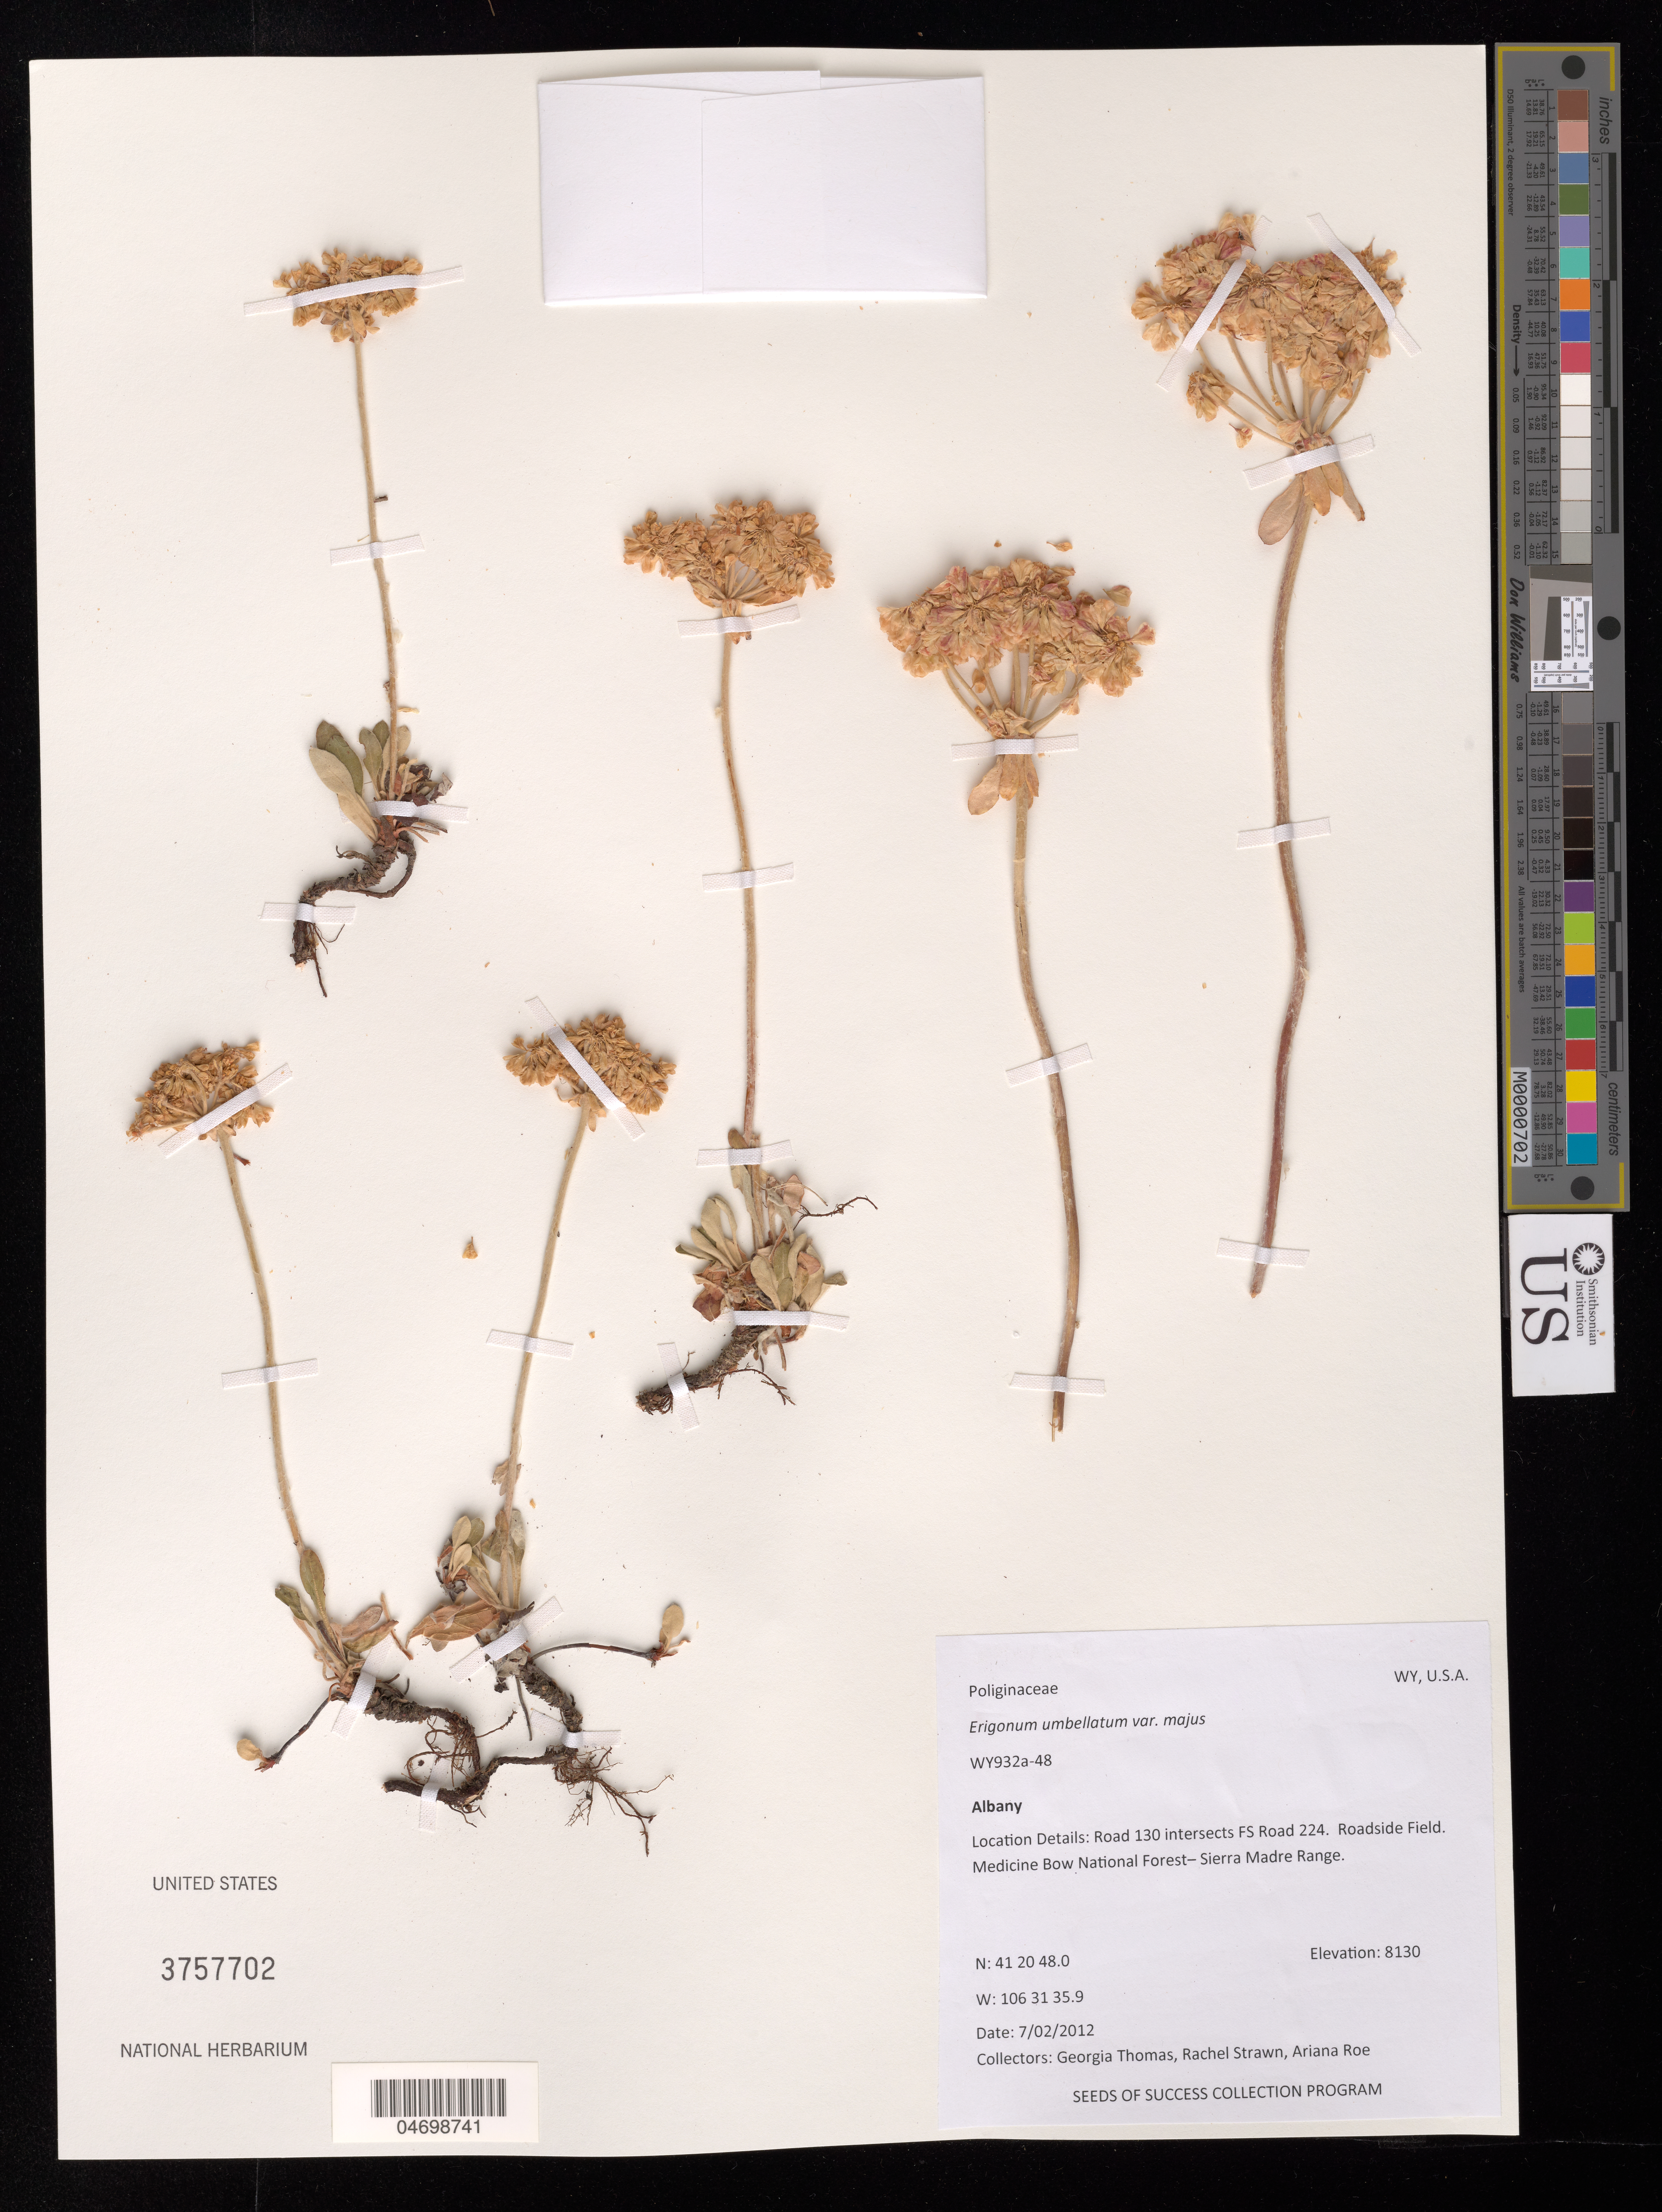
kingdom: Plantae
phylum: Tracheophyta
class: Magnoliopsida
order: Caryophyllales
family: Polygonaceae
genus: Eriogonum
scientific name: Eriogonum umbellatum var. majus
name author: Hook.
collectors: G. Thomas, R. Strawn & A. Roe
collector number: WY932A-48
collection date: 2012-07-02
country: United States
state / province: Wyoming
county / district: Albany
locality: Medicine Bow National Forest- Sierra Madre Range, Rd 130 intersects FS Road 224. Roadside Field.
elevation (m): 2478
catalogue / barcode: US 3757702